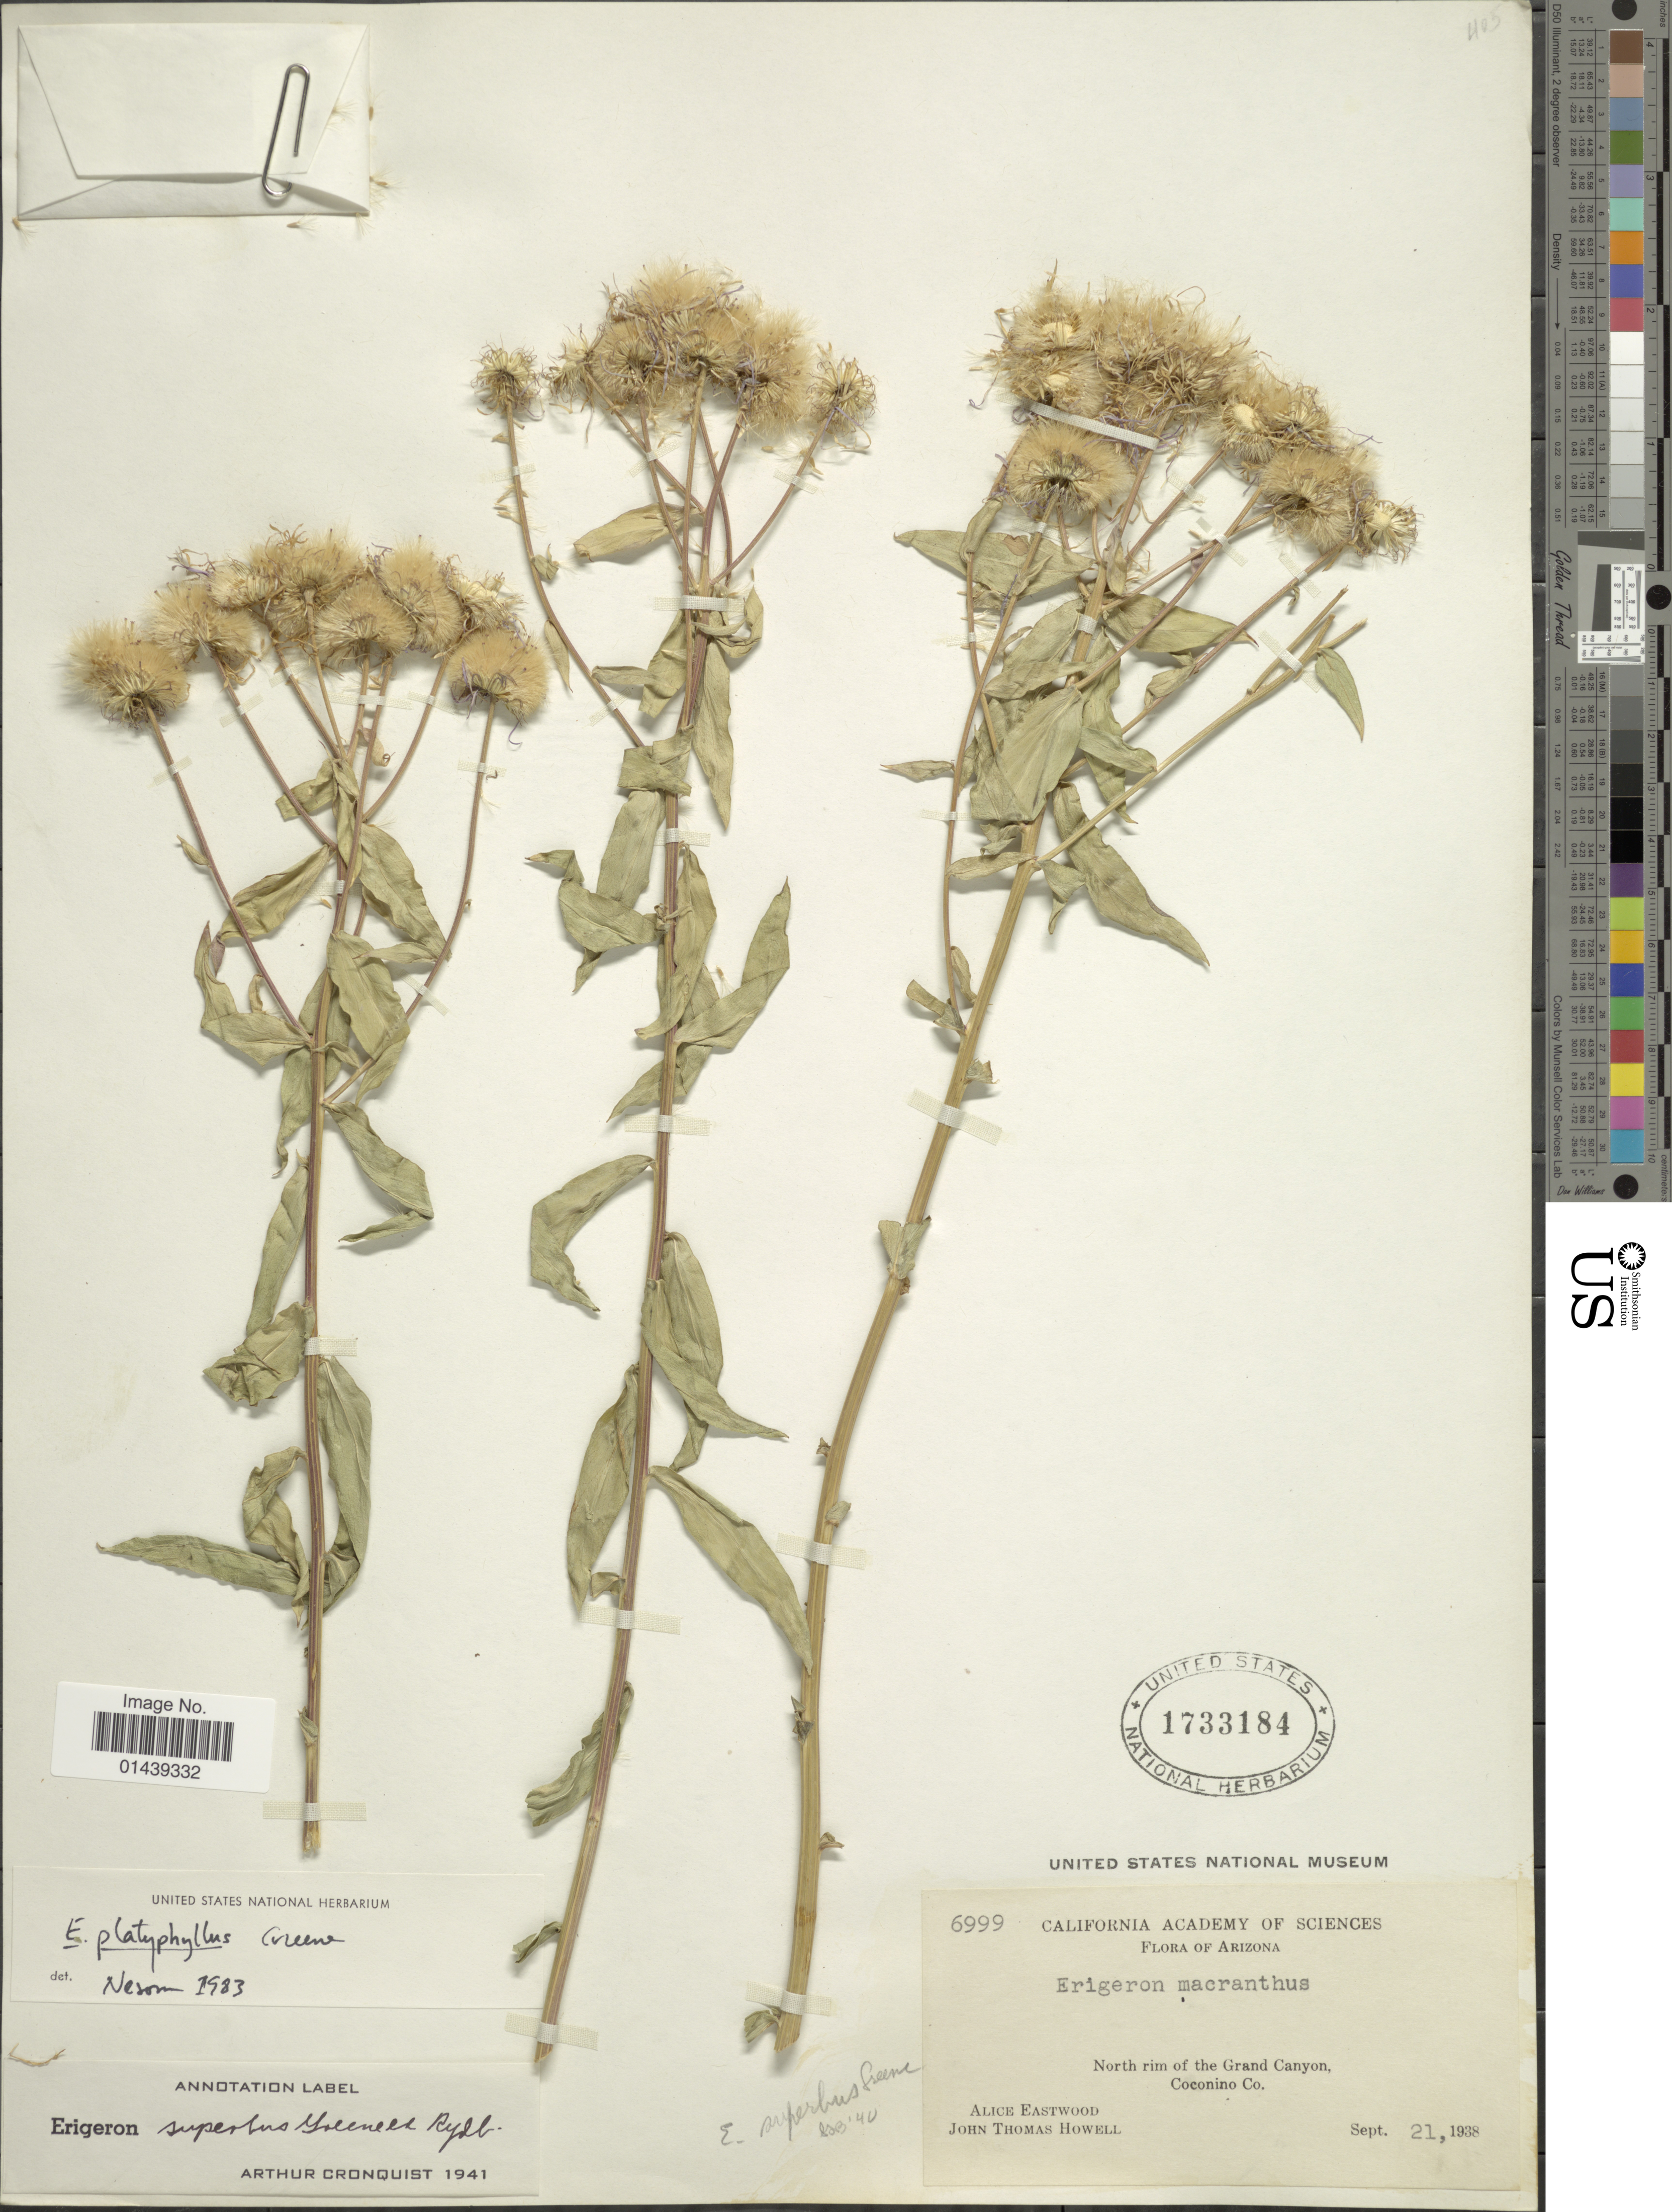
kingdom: Plantae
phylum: Tracheophyta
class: Magnoliopsida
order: Asterales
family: Asteraceae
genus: Erigeron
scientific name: Erigeron platyphyllus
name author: Greene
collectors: A. Eastwood & J. T. Howell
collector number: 6999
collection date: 1938-09-21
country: United States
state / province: Arizona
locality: North rim of the Grand Canyon, Coconino Co.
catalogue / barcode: US 1733184